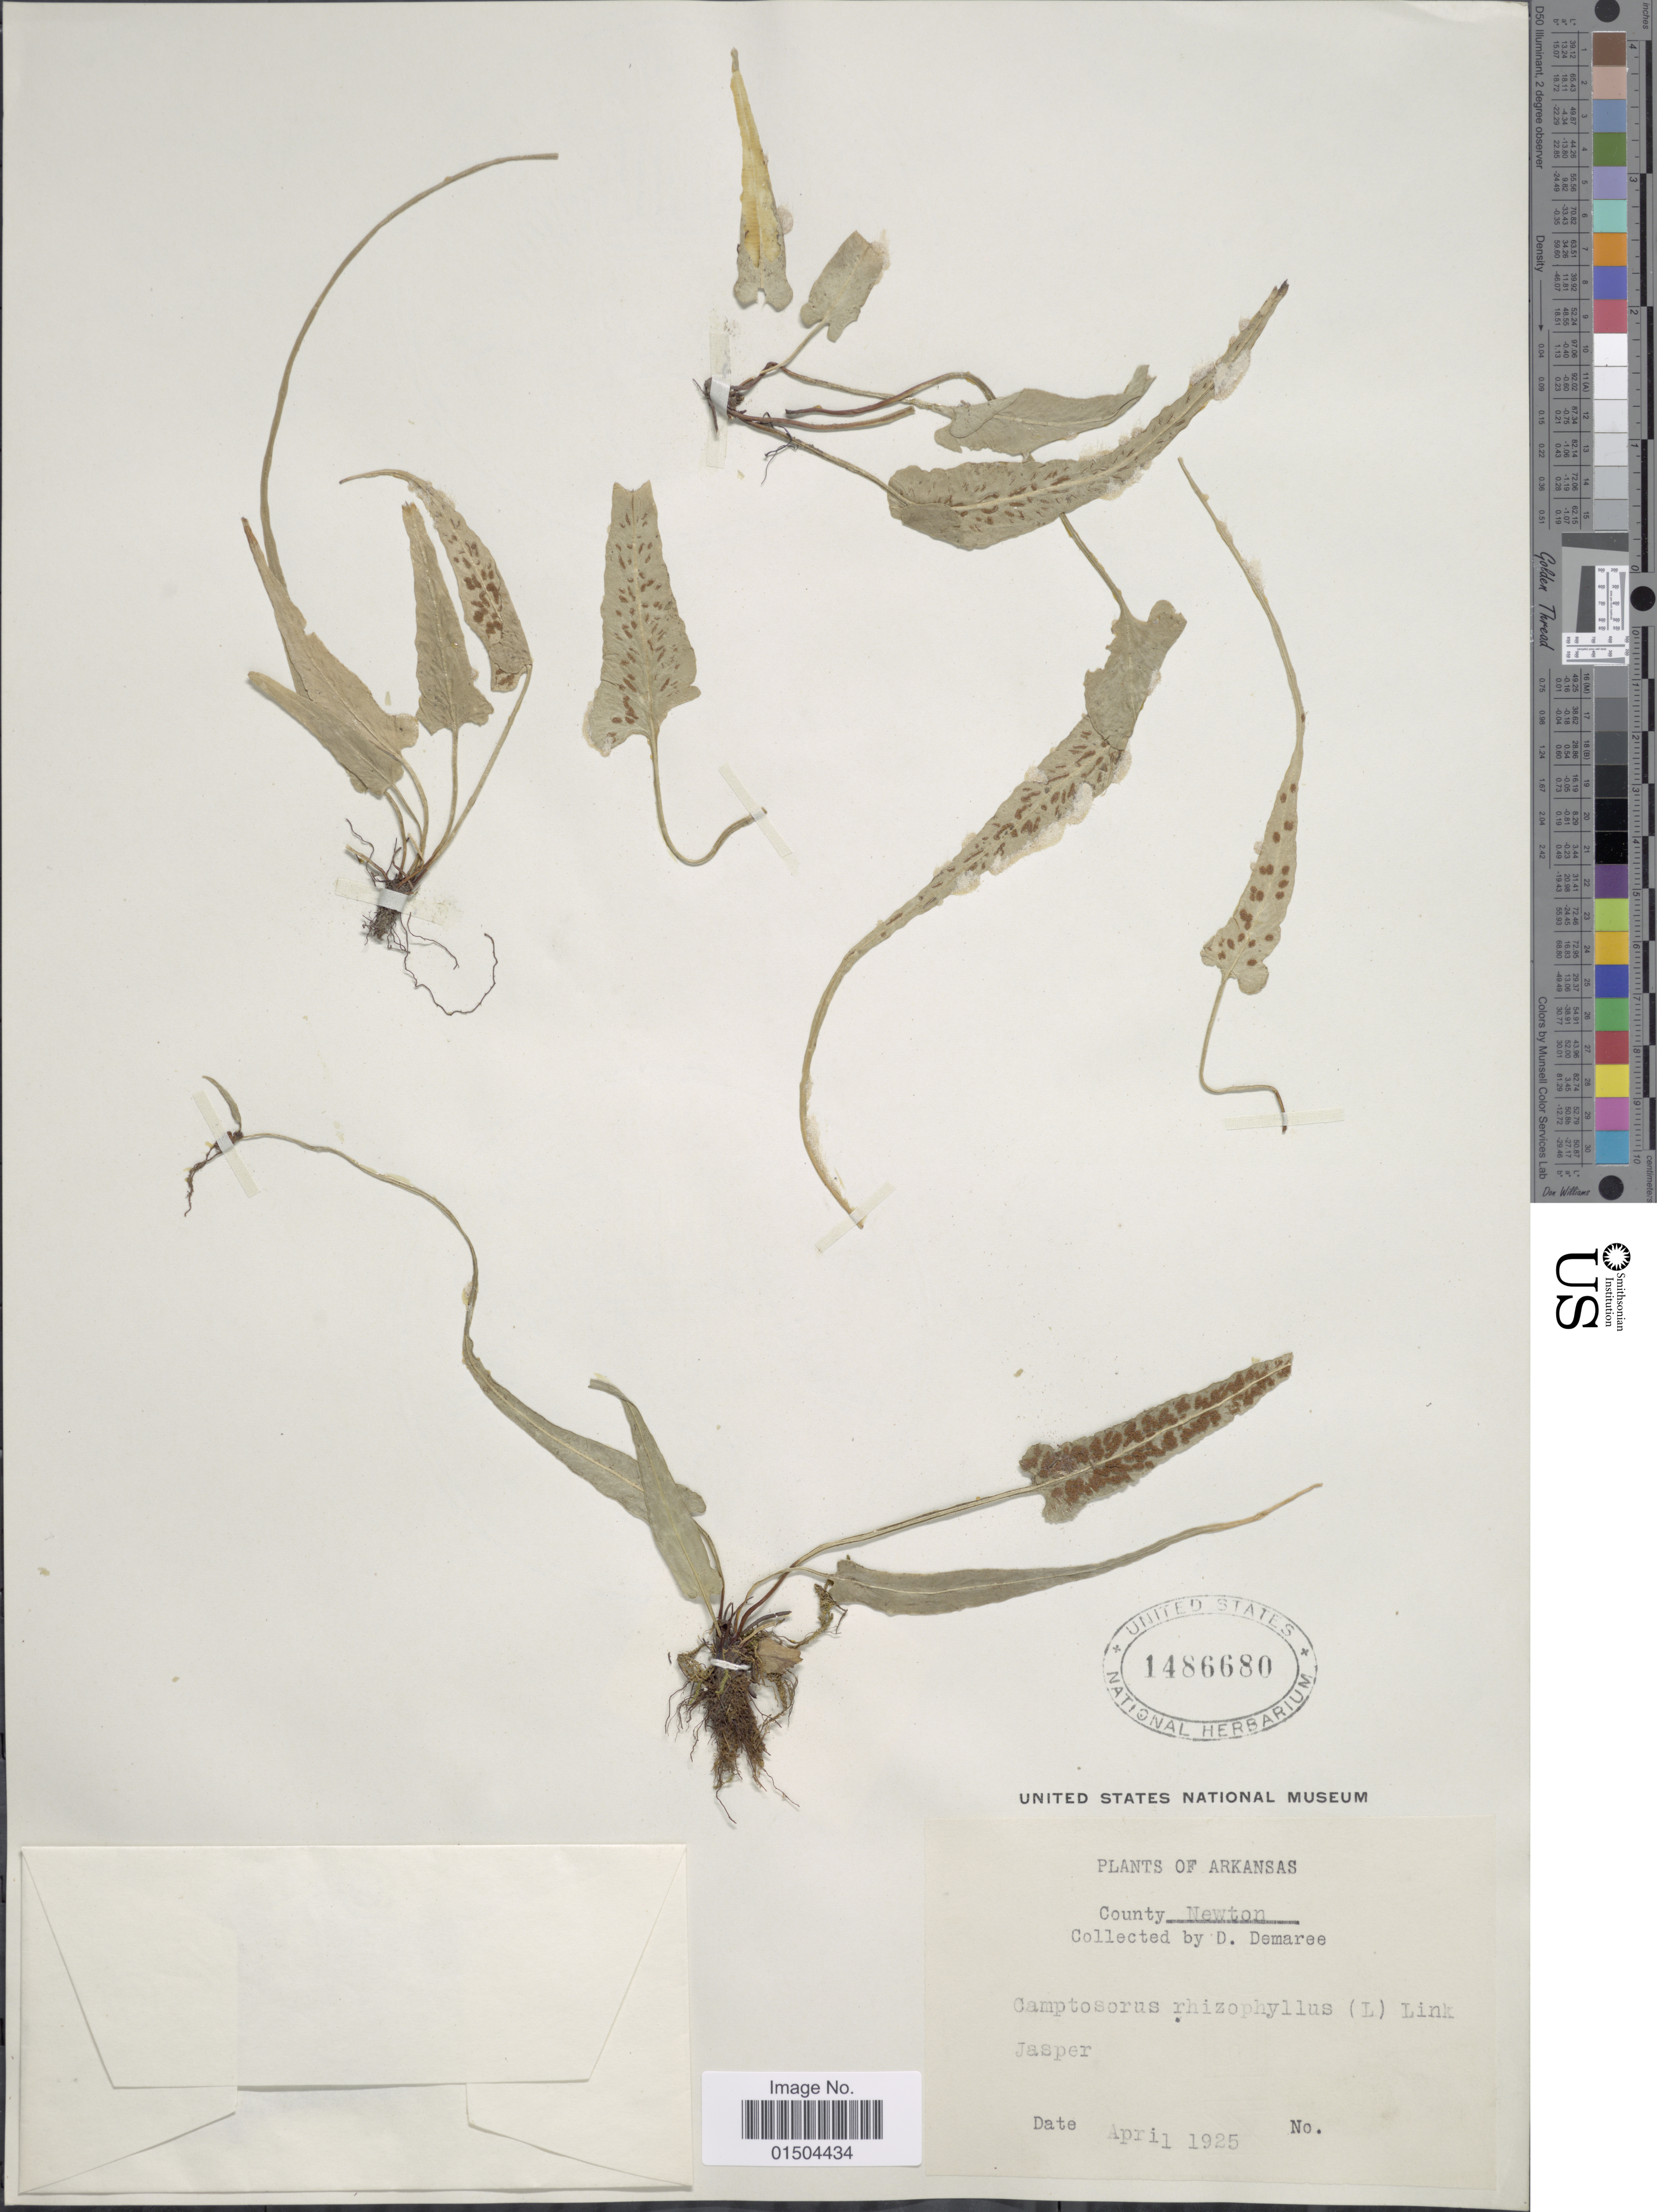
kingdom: Plantae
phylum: Tracheophyta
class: Polypodiopsida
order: Polypodiales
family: Aspleniaceae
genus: Asplenium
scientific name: Asplenium rhizophyllum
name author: L.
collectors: D. Demaree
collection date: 1925-04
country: United States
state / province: Arkansas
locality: County Newton. Jasper.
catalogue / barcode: US 1486680